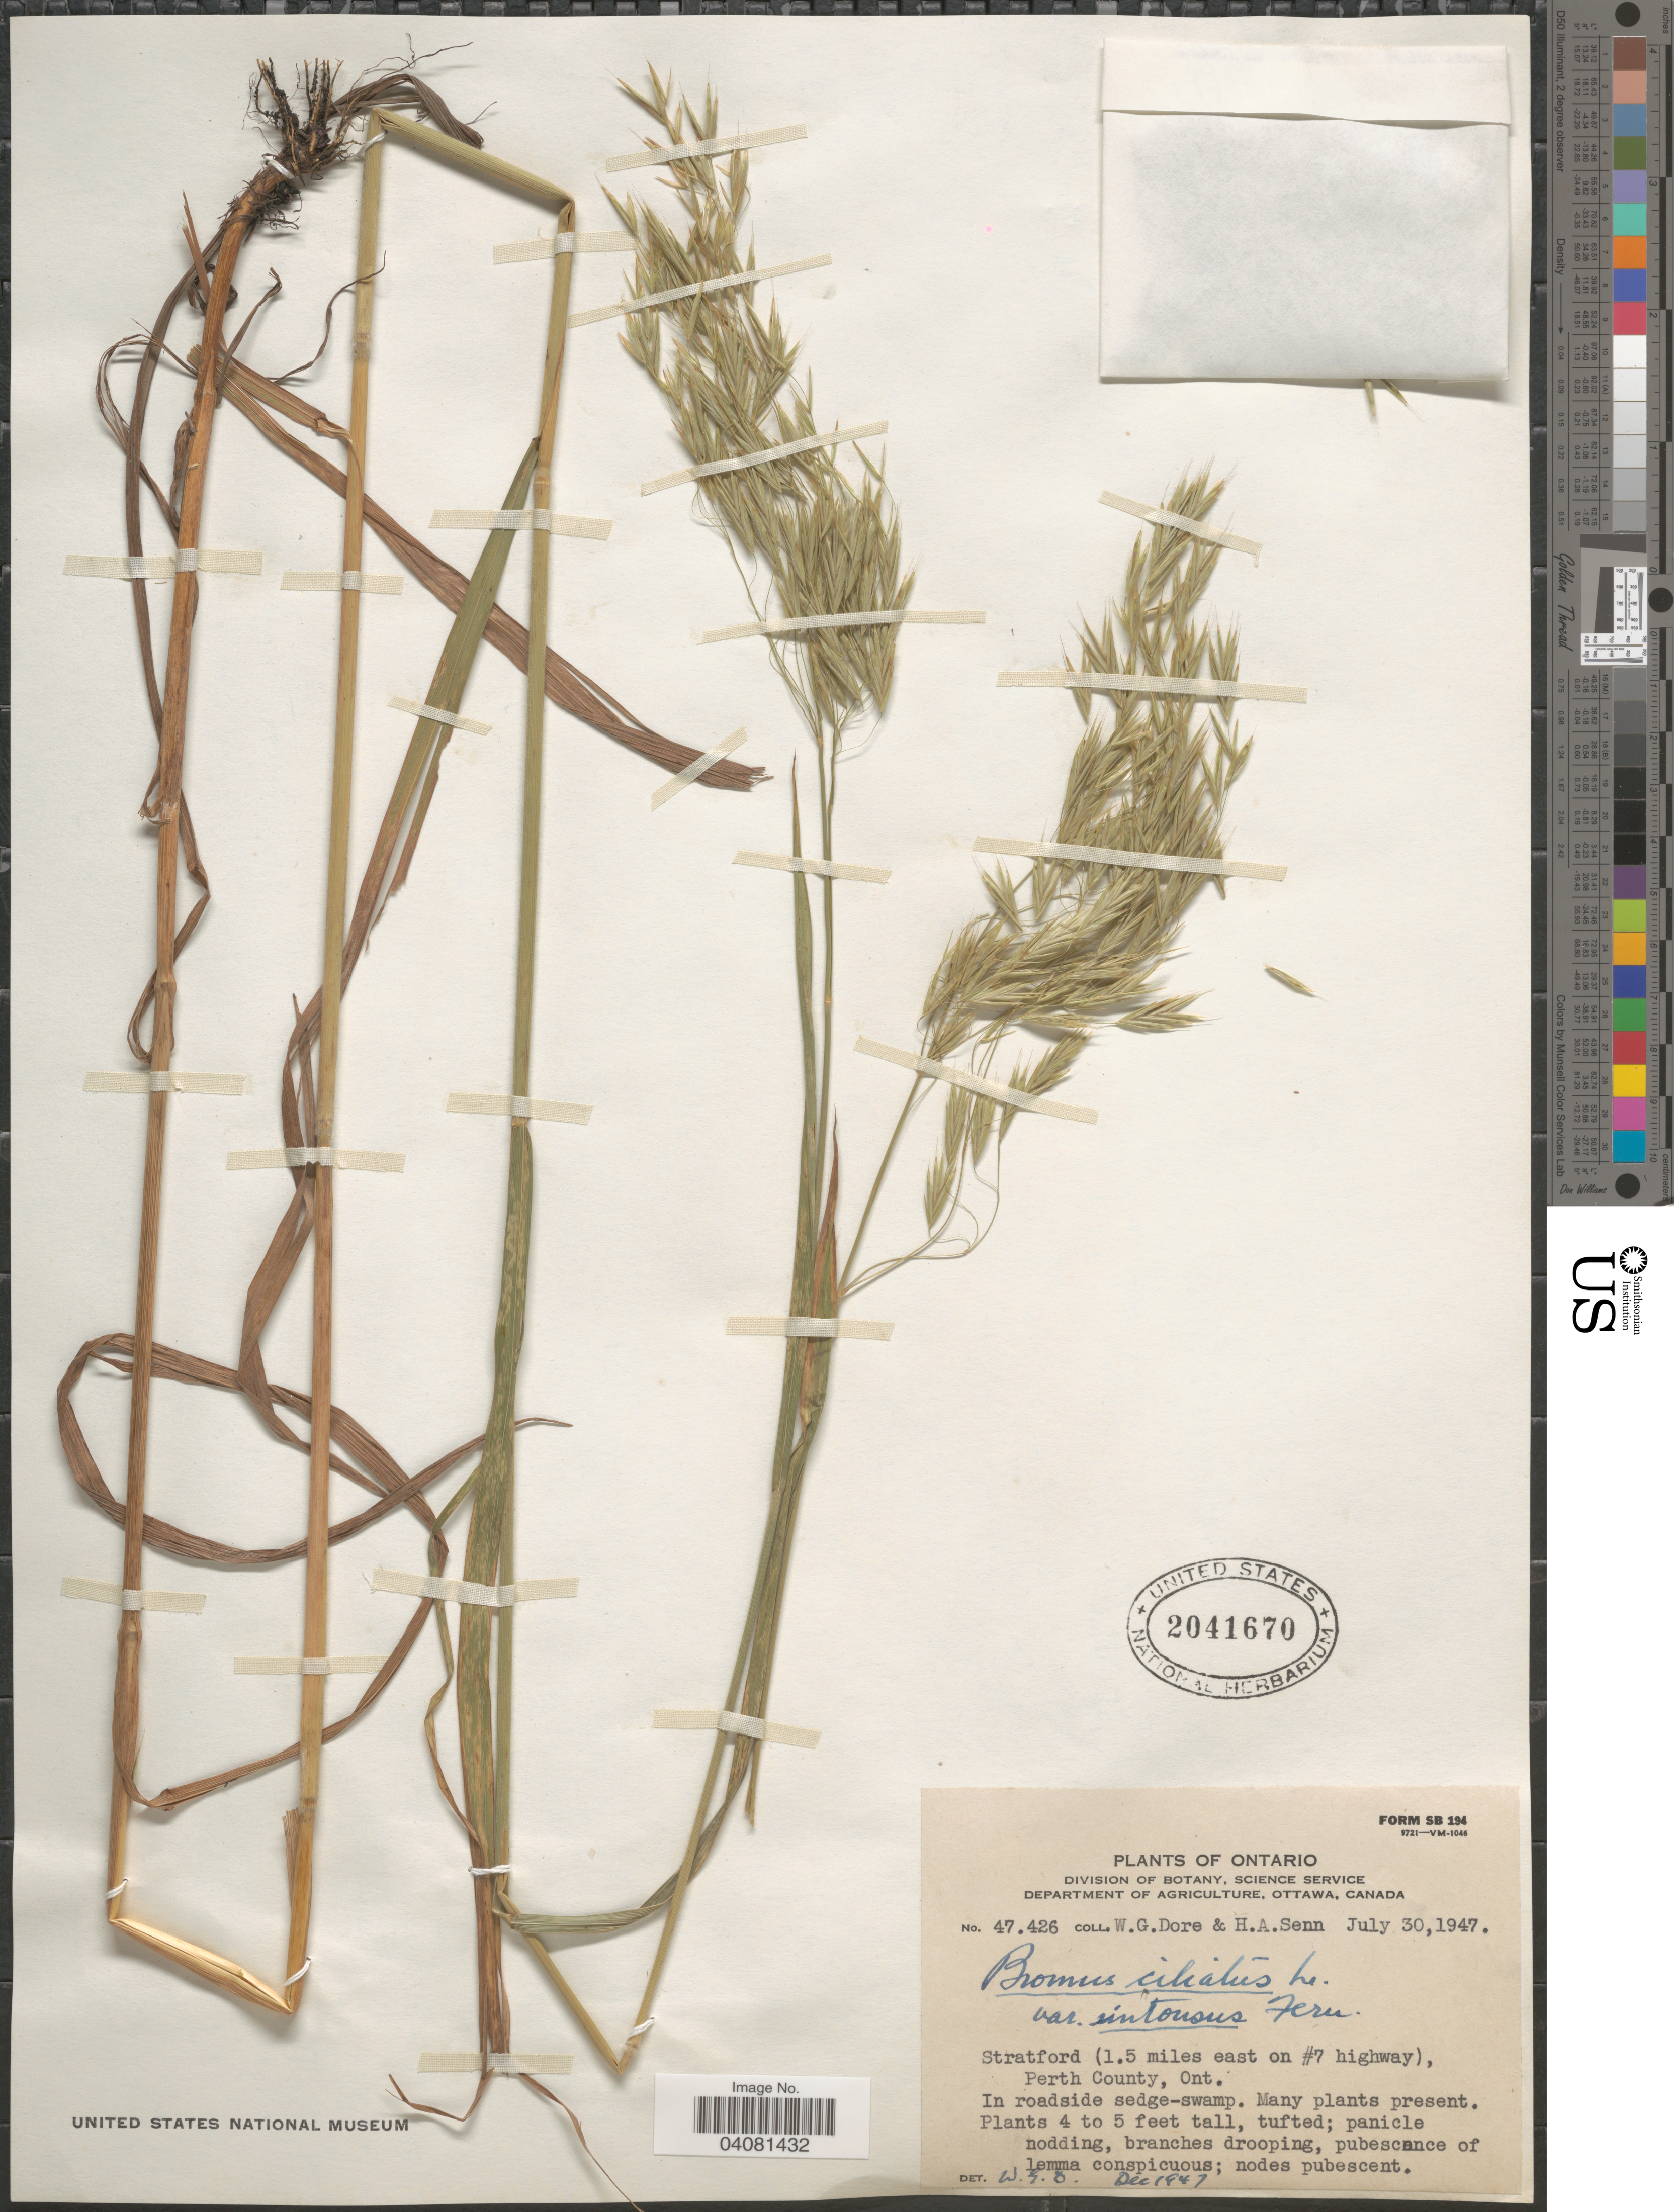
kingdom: Plantae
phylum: Tracheophyta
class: Liliopsida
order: Poales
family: Poaceae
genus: Bromus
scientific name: Bromus ciliatus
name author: L.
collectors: W. Dore & H. Senn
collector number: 47426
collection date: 1947-07-30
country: Canada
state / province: Ontario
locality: Stratford (1.5 miles east on #7 highway), Perth County. In roadside sedge-swamp.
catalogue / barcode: US 2041670